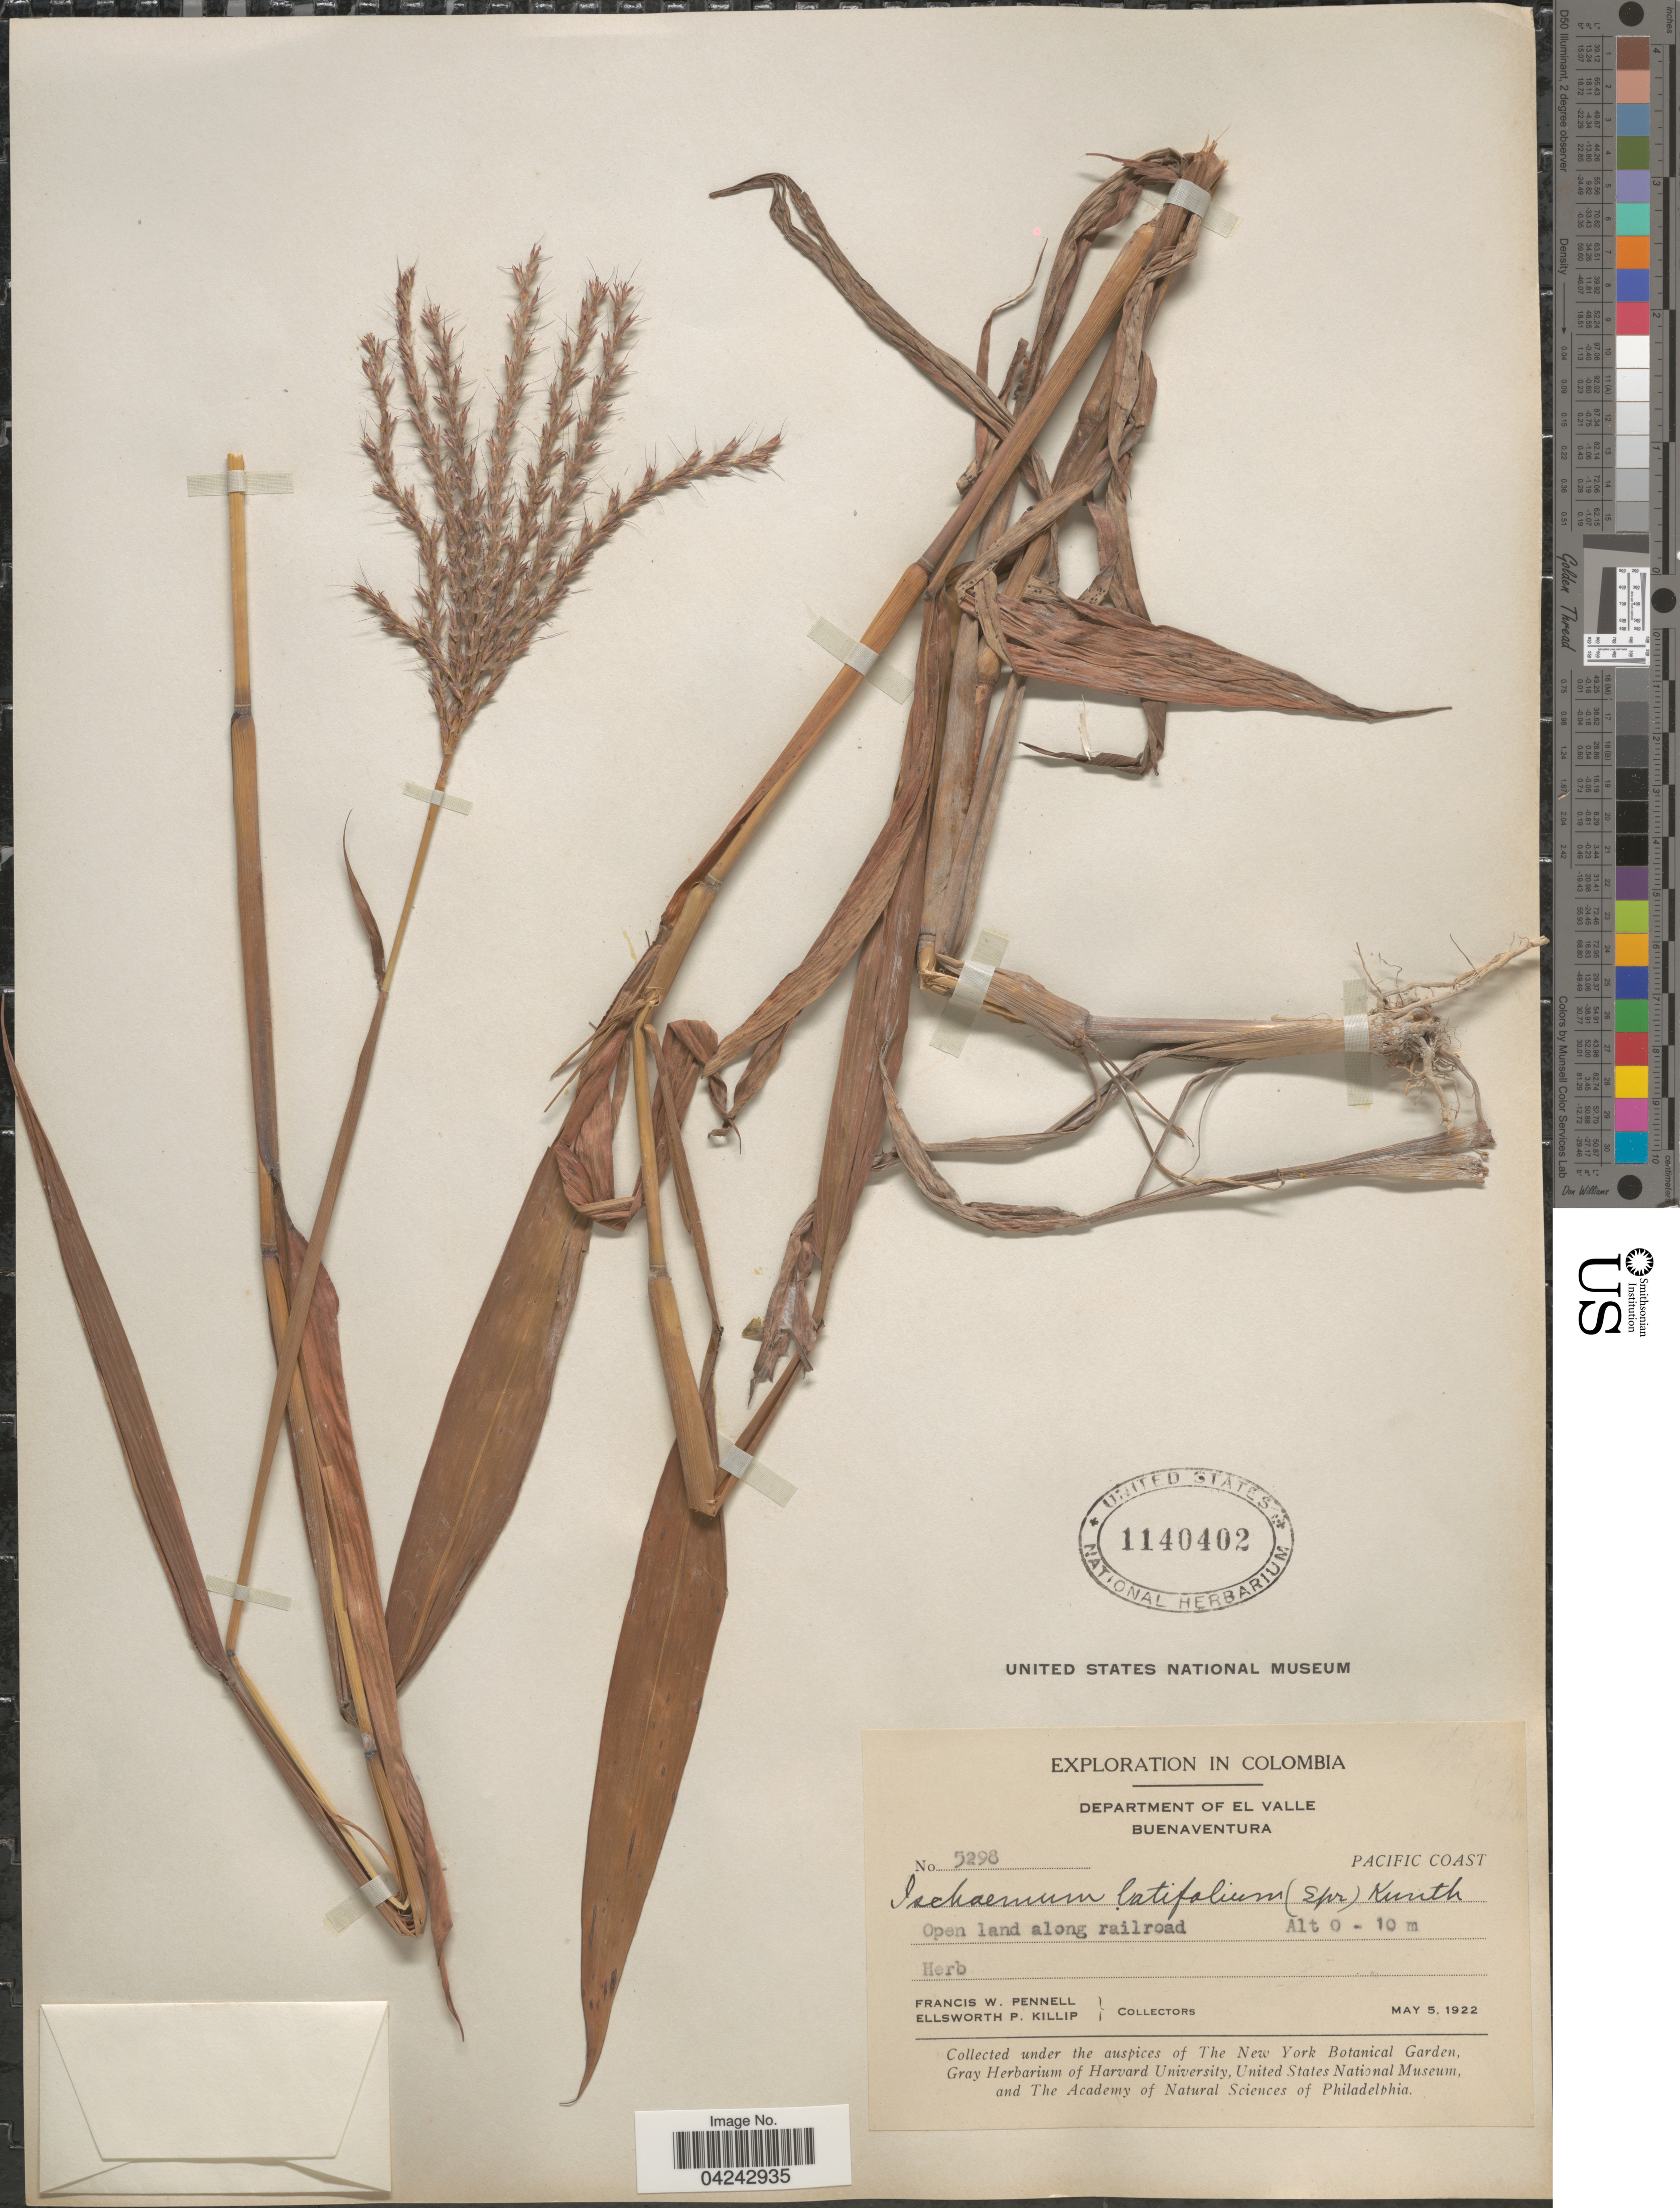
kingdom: Plantae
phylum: Tracheophyta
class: Liliopsida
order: Poales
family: Poaceae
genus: Ischaemum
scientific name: Ischaemum latifolium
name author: (Spreng.) Kunth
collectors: F. W. Pennell & E. P. Killip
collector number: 5298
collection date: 1922-05-05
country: Colombia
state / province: Valle del Cauca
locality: Exploration in Colombia. Department of El Valle. Buenaventura. Pacific Coast. Open land along railroad.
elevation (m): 0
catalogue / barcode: US 1140402